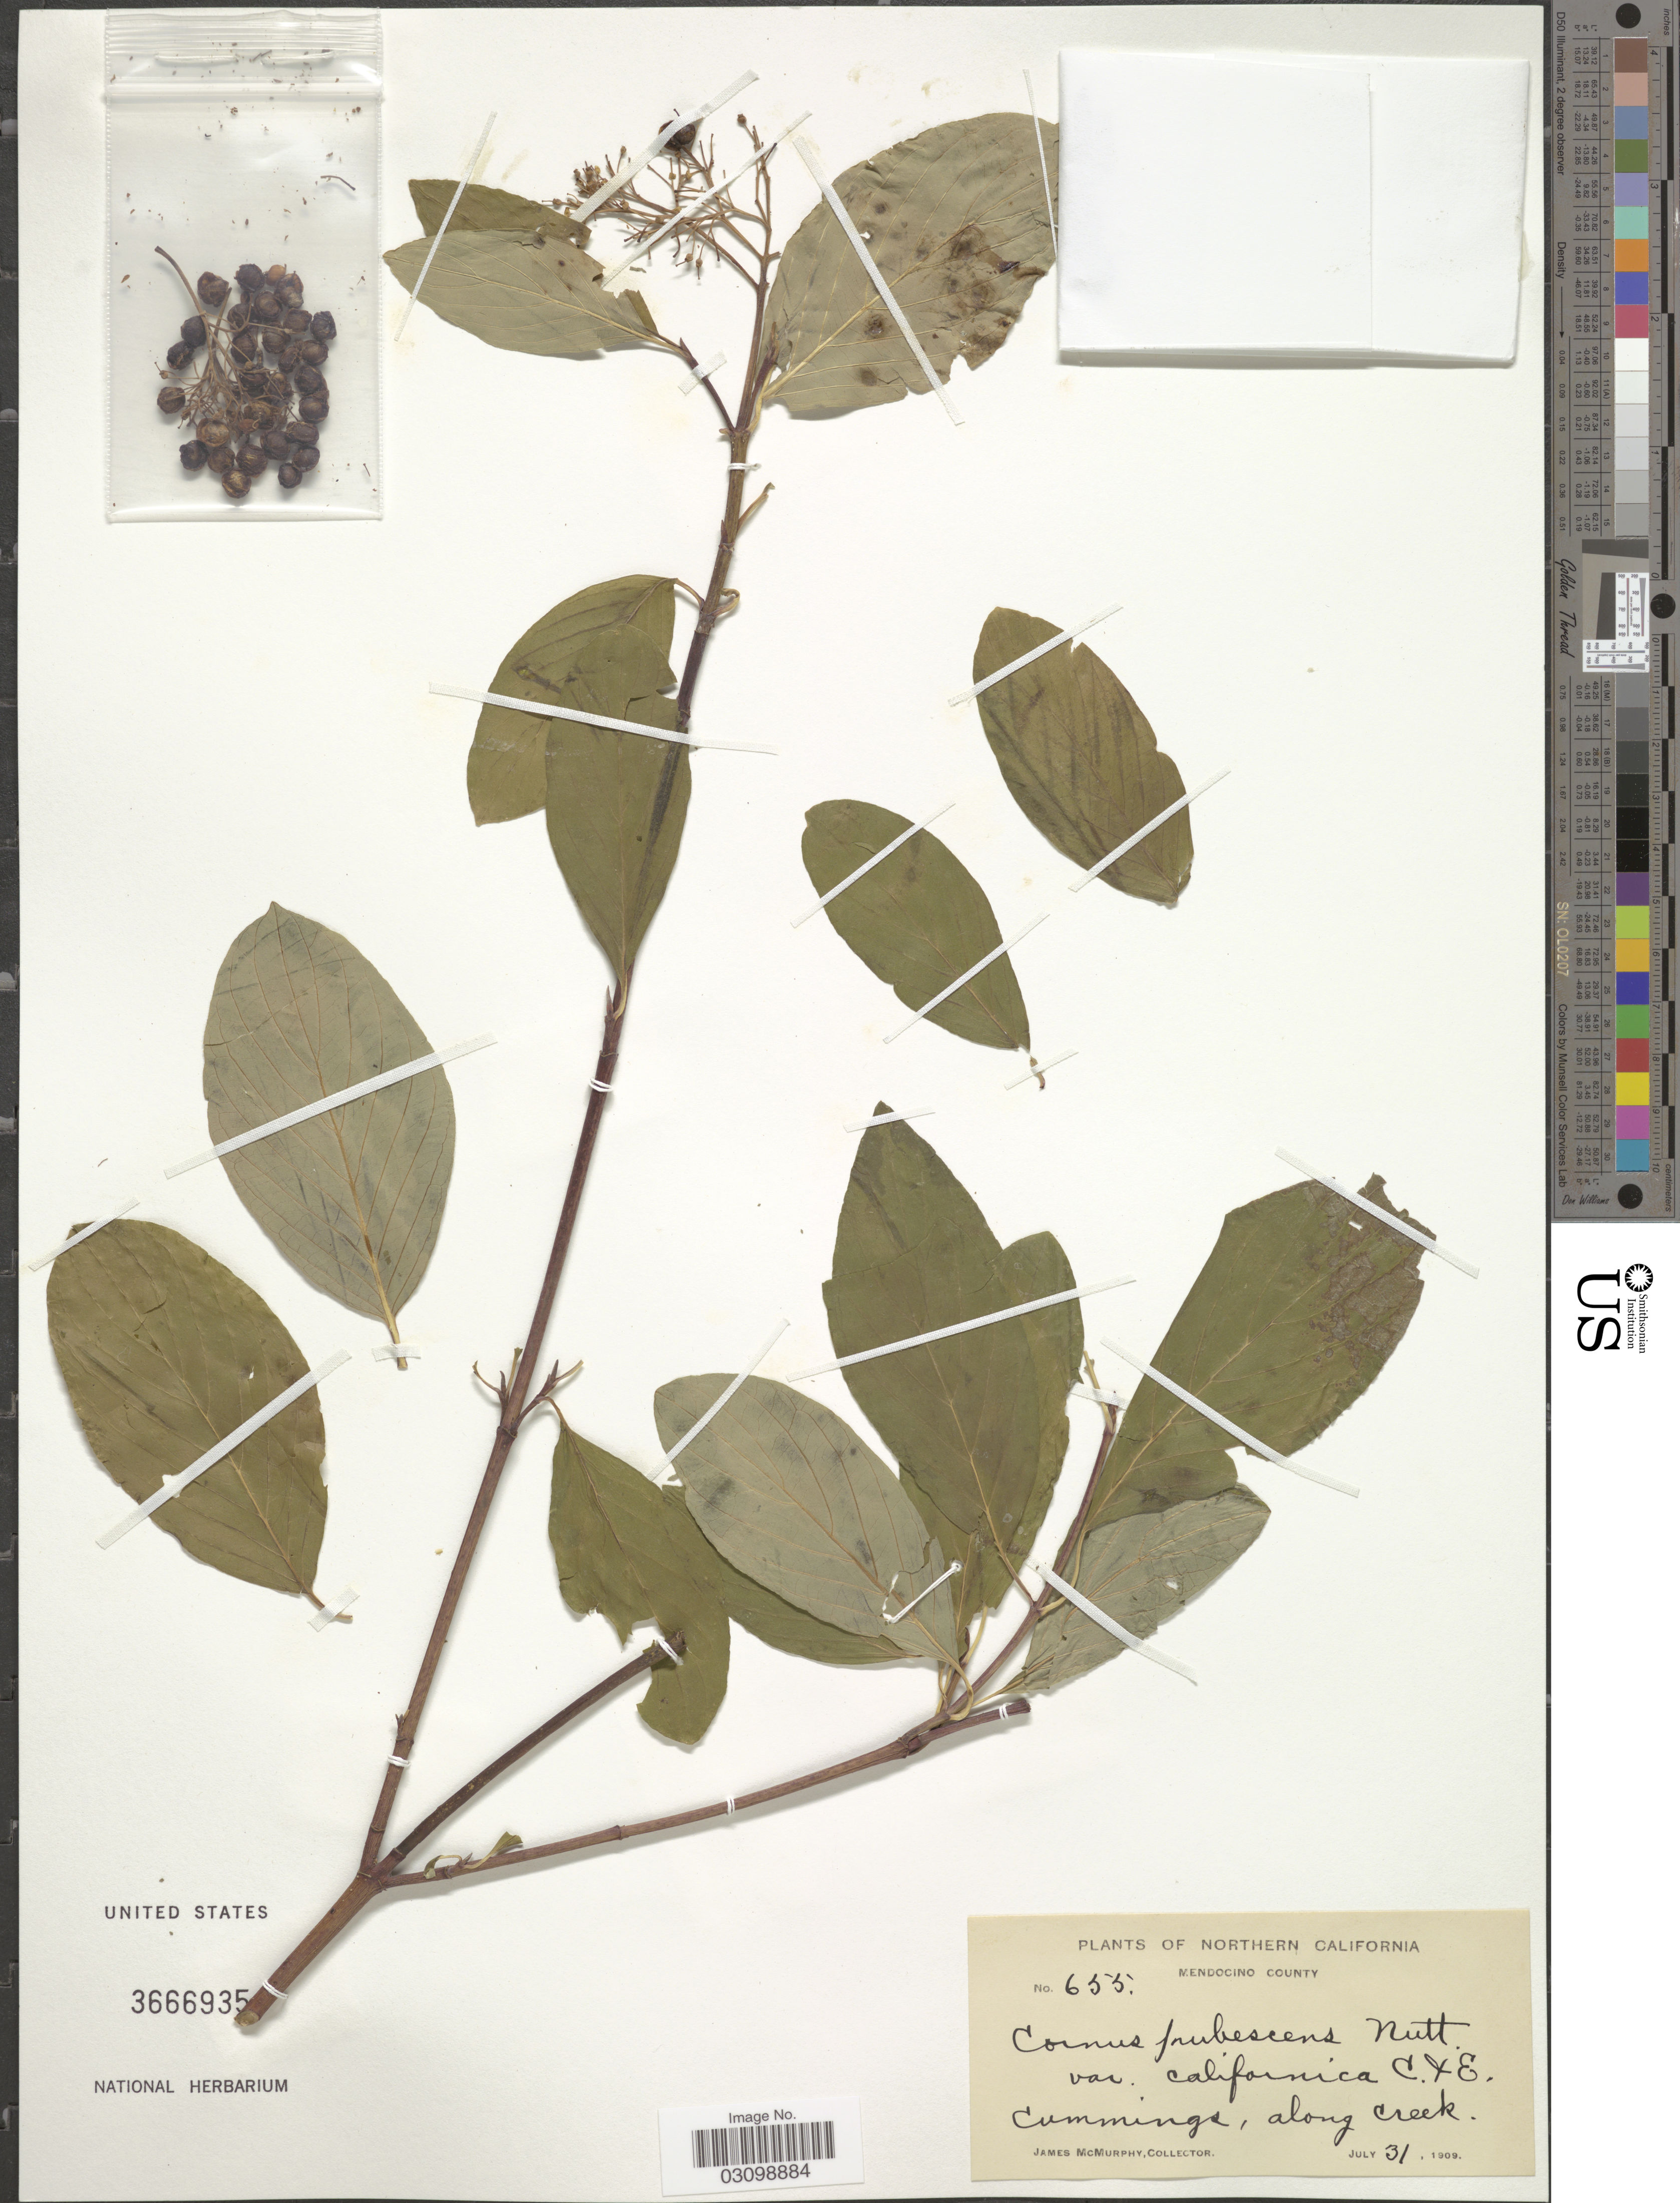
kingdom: Plantae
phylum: Tracheophyta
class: Magnoliopsida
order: Cornales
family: Cornaceae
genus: Cornus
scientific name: Cornus californica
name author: C.A. Mey.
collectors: J. McMurphy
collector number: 655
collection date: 1909-07-31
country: United States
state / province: California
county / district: Mendocino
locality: Northern California, Mendocino County, Cummings, along creek.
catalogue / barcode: US 3666935